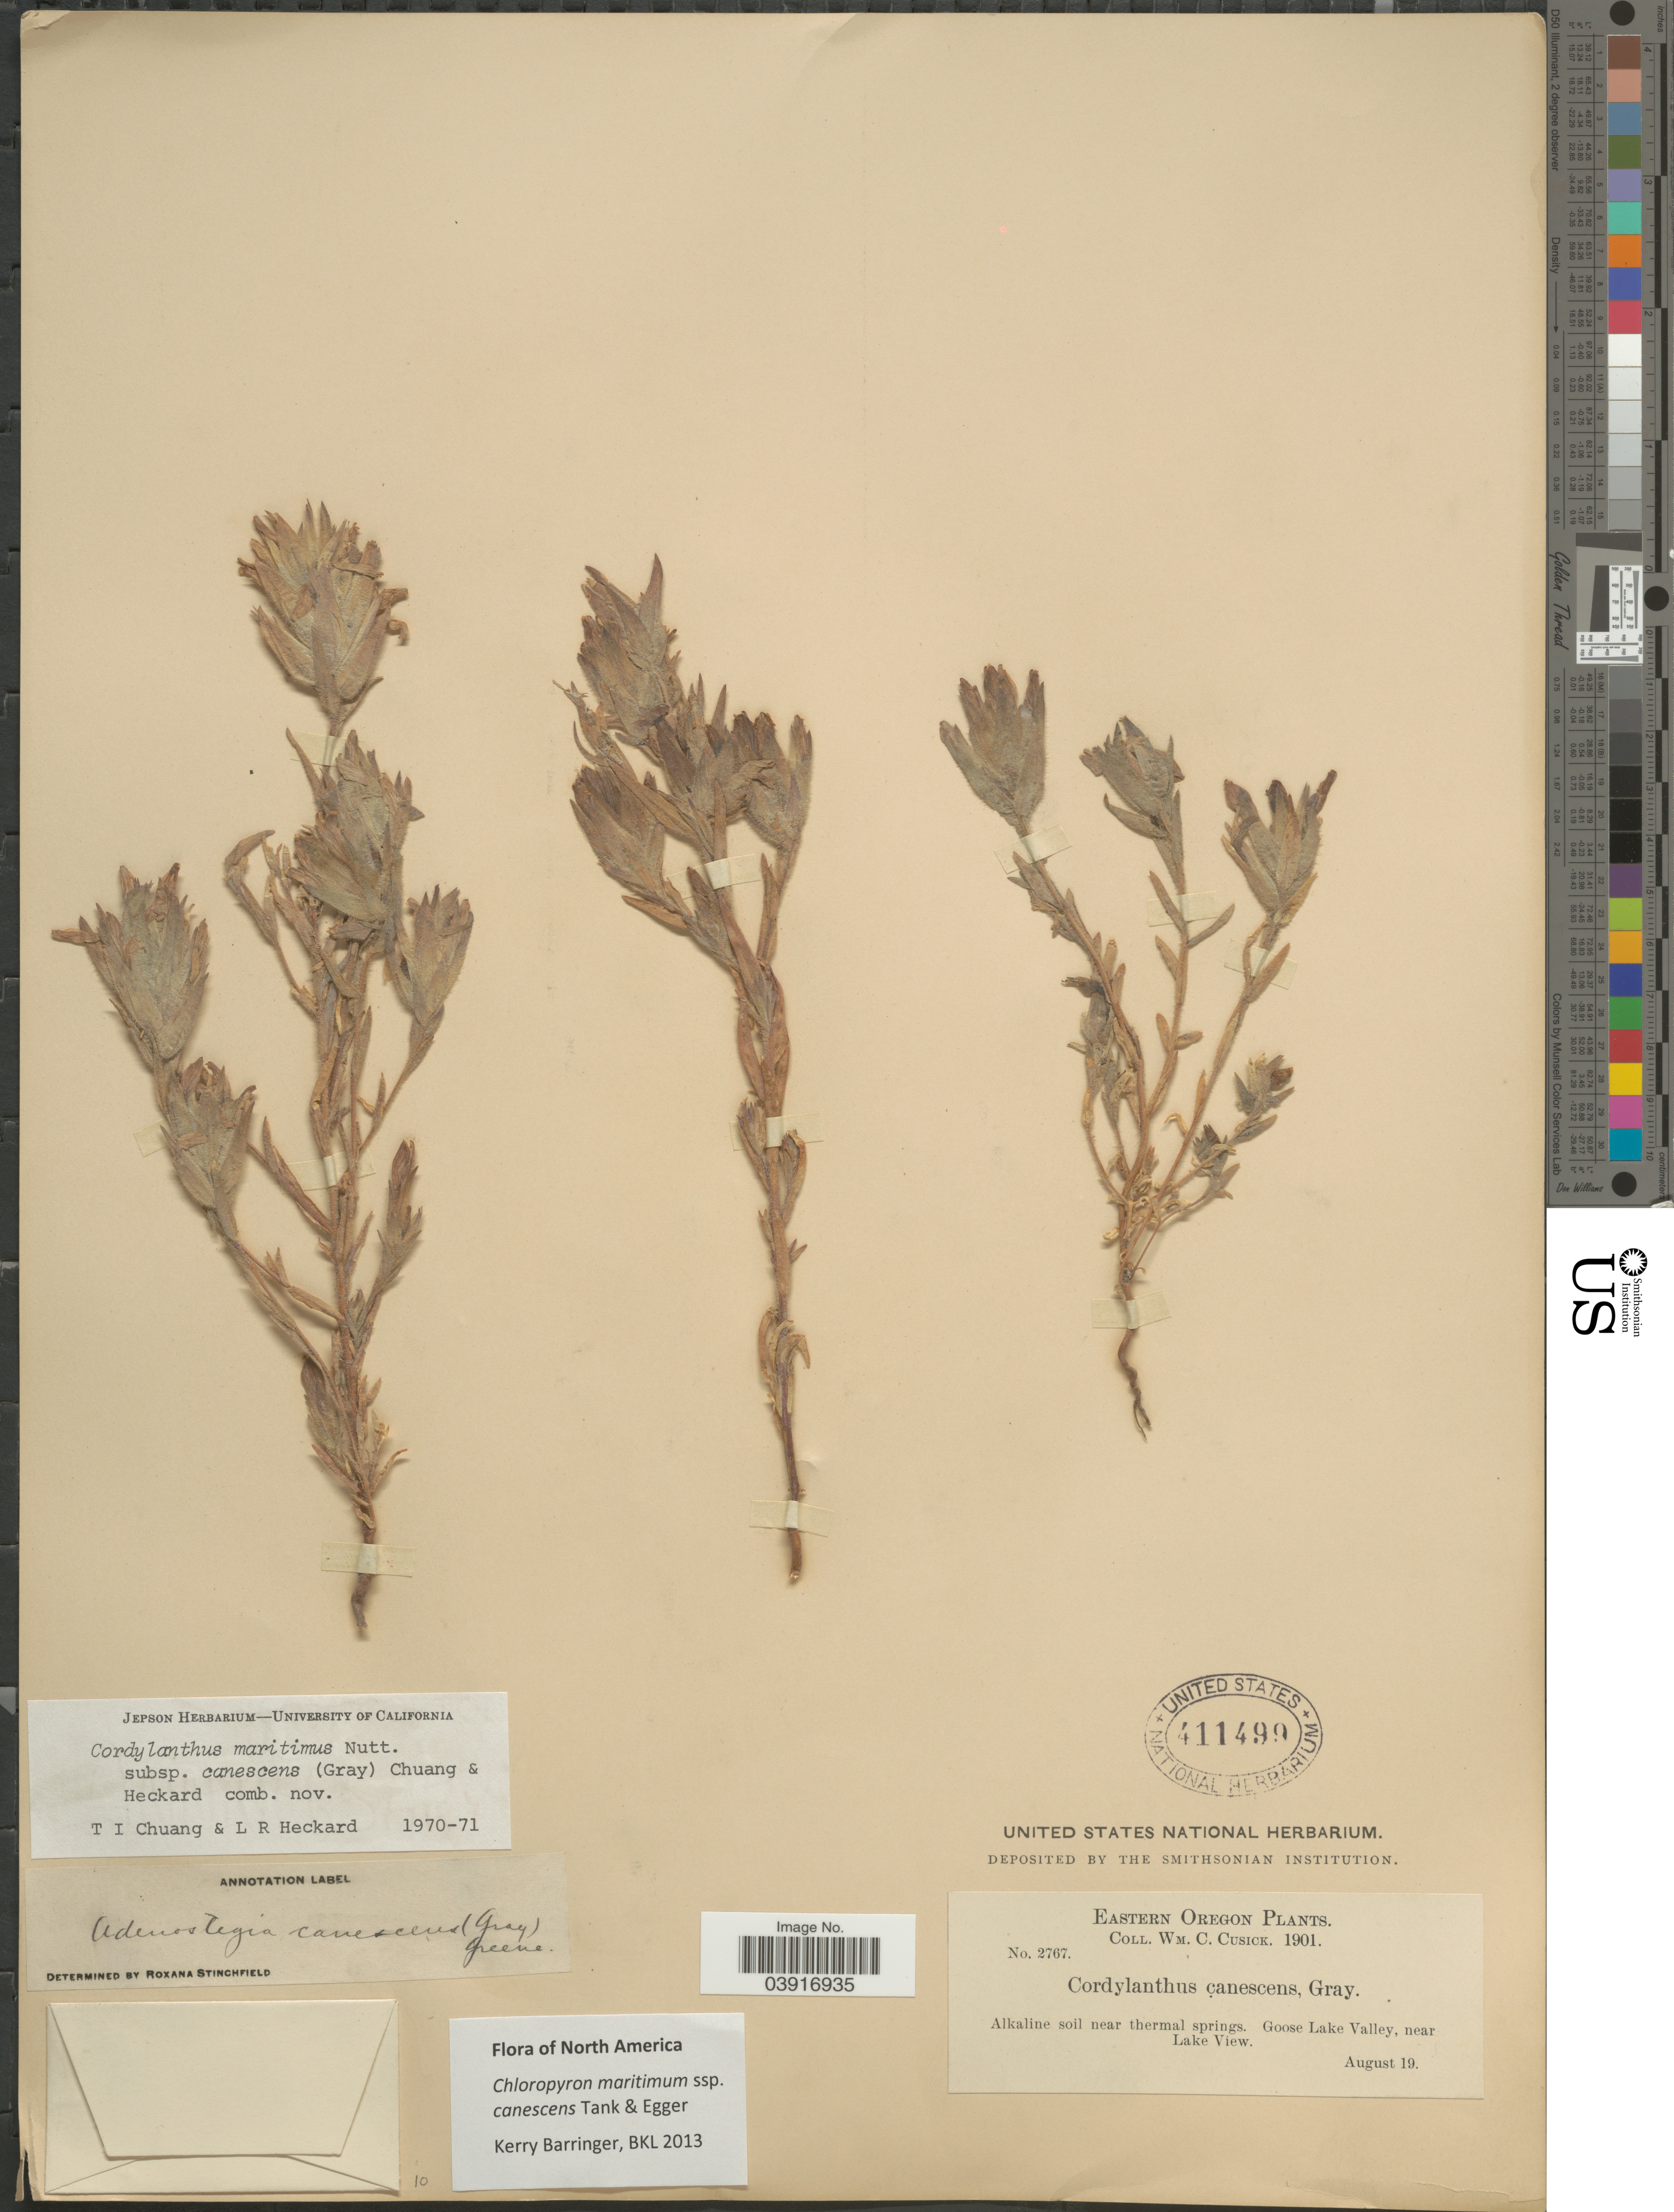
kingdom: Plantae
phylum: Tracheophyta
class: Magnoliopsida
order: Lamiales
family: Orobanchaceae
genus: Chloropyron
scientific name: Chloropyron maritimum subsp. canescens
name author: (A. Gray) Tank & J.M. Egger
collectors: W. C. Cusick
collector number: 2767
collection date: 1901-08-19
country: United States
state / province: Oregon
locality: Eastern Oregon. Alkaline soil near thermal springs. Goose Lake Valley, near Lake View.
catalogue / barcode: US 411499